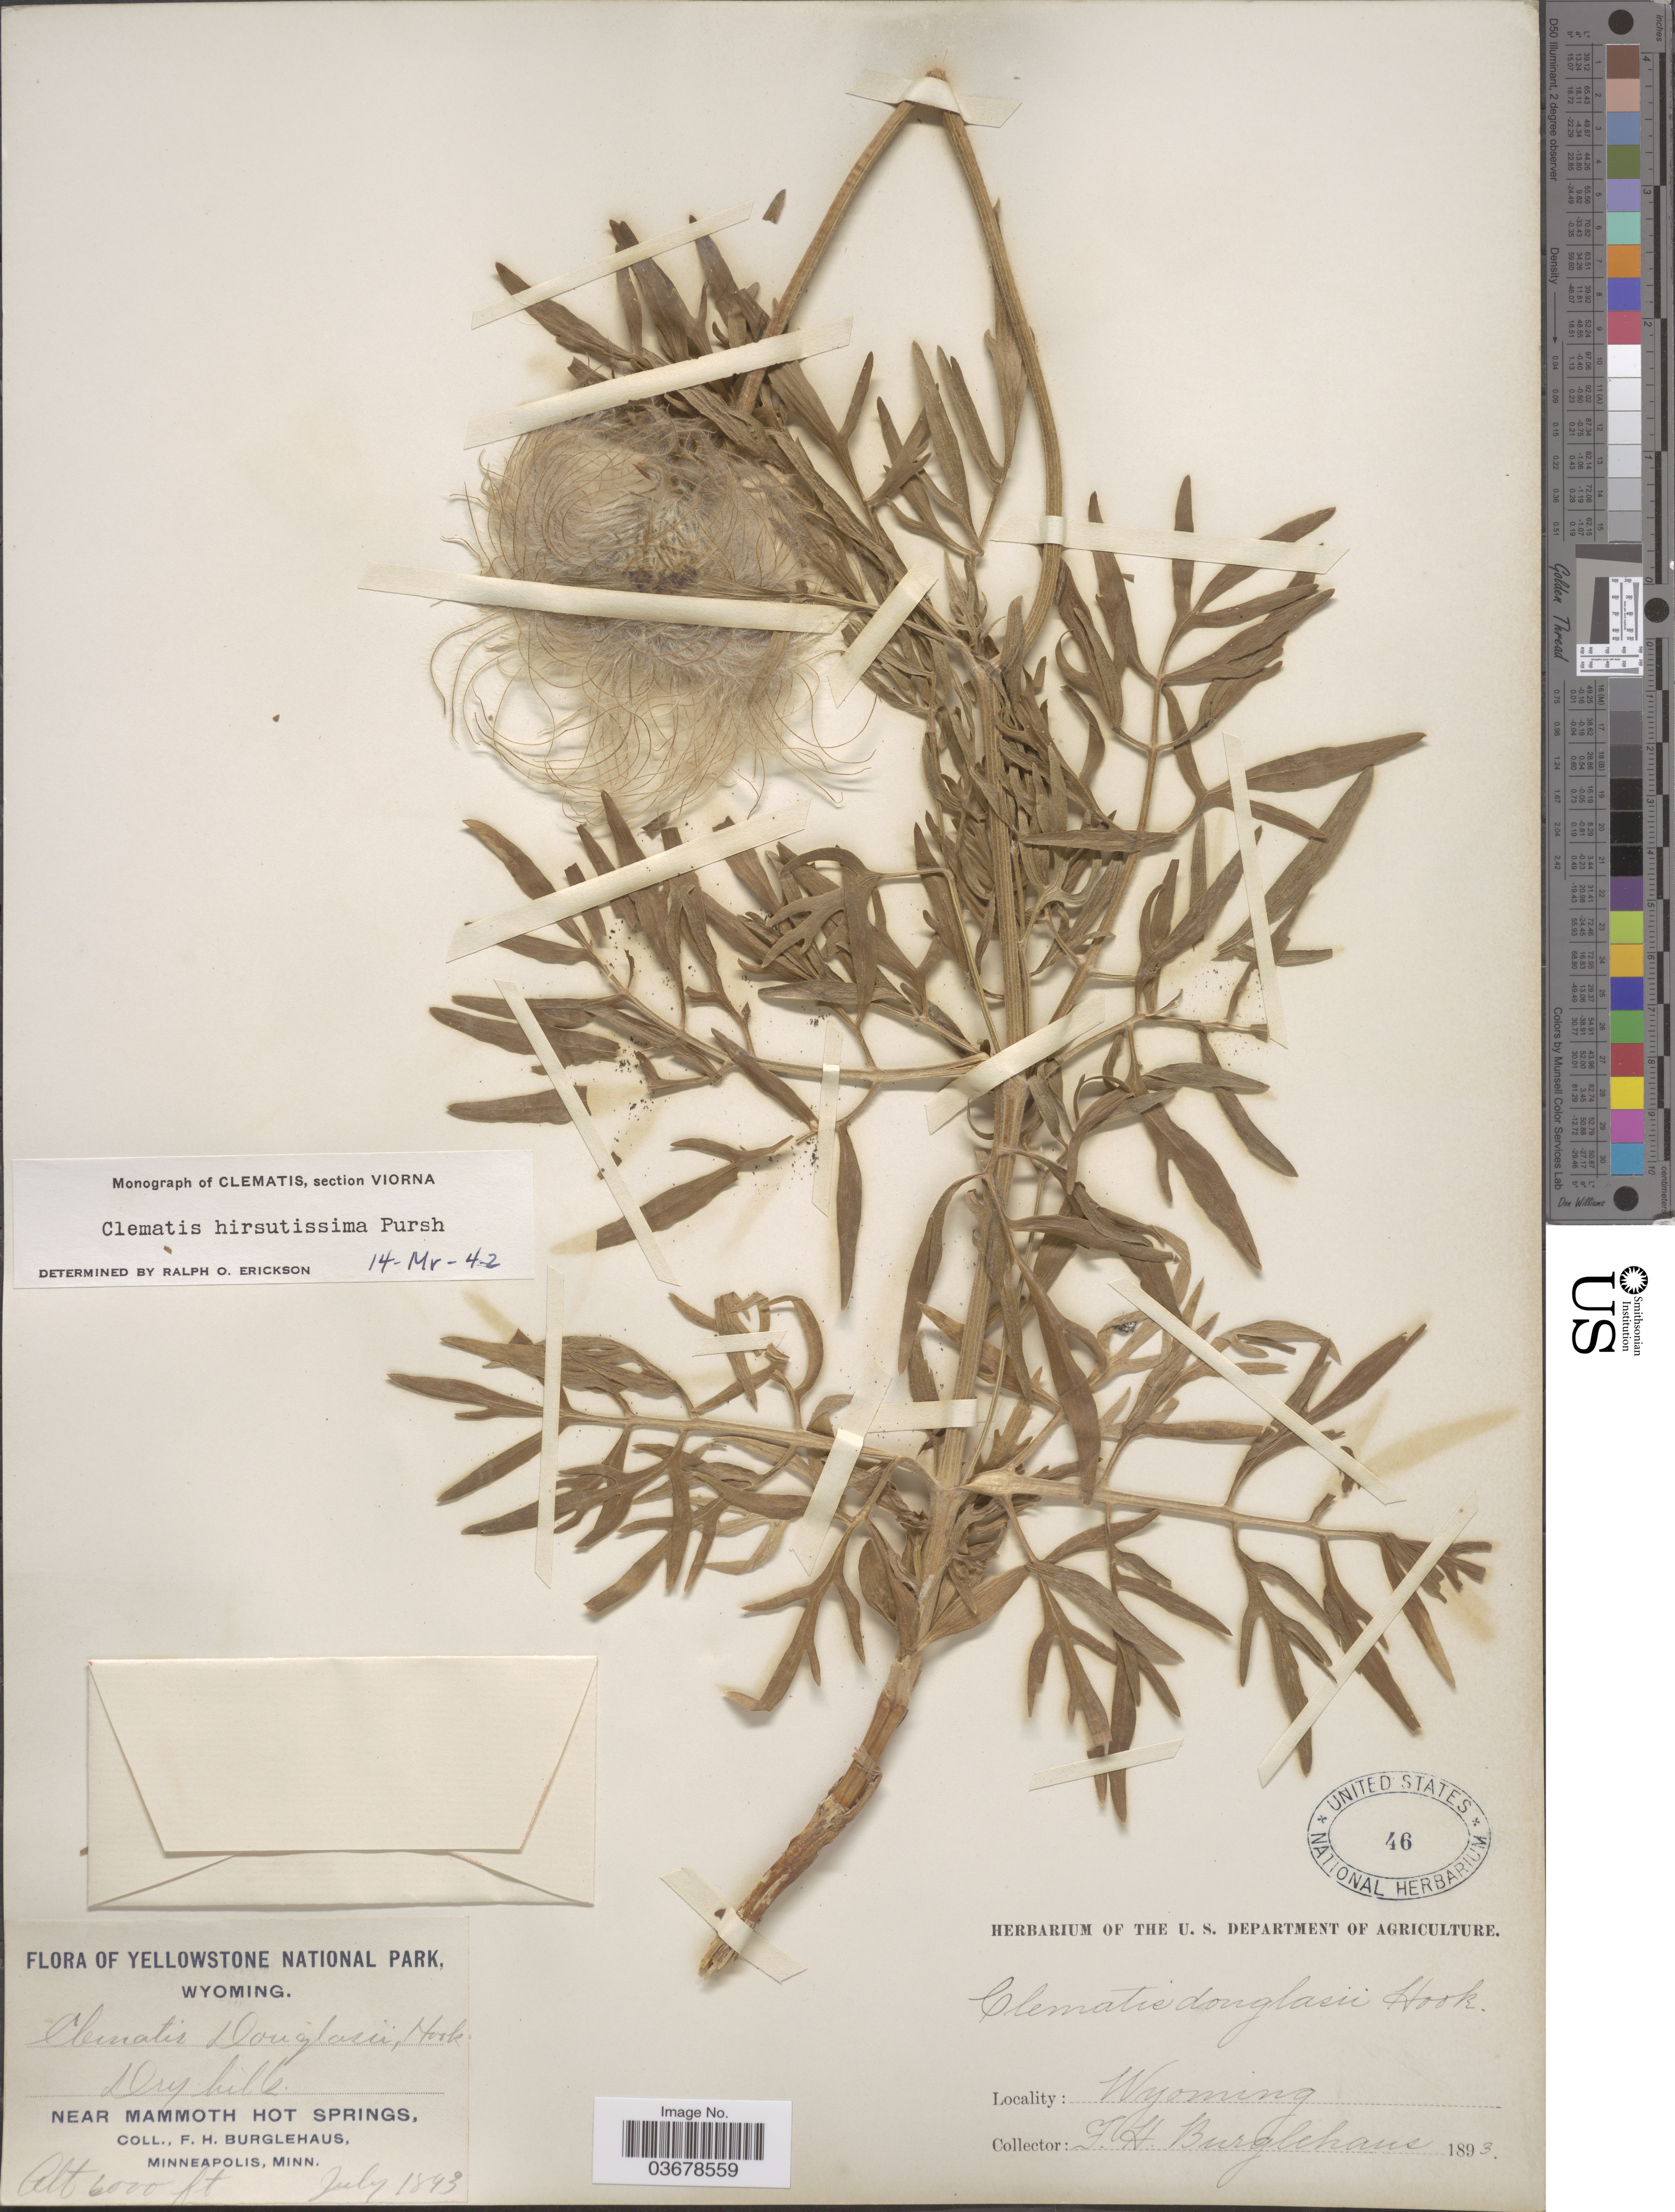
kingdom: Plantae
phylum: Tracheophyta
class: Magnoliopsida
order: Ranunculales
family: Ranunculaceae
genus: Clematis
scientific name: Clematis viorna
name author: L.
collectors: F. Burglehaus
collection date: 1893-07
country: United States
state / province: Wyoming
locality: Yellowstone National Park. Near Mammoth Hot Springs.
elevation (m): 1829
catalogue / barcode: US 46